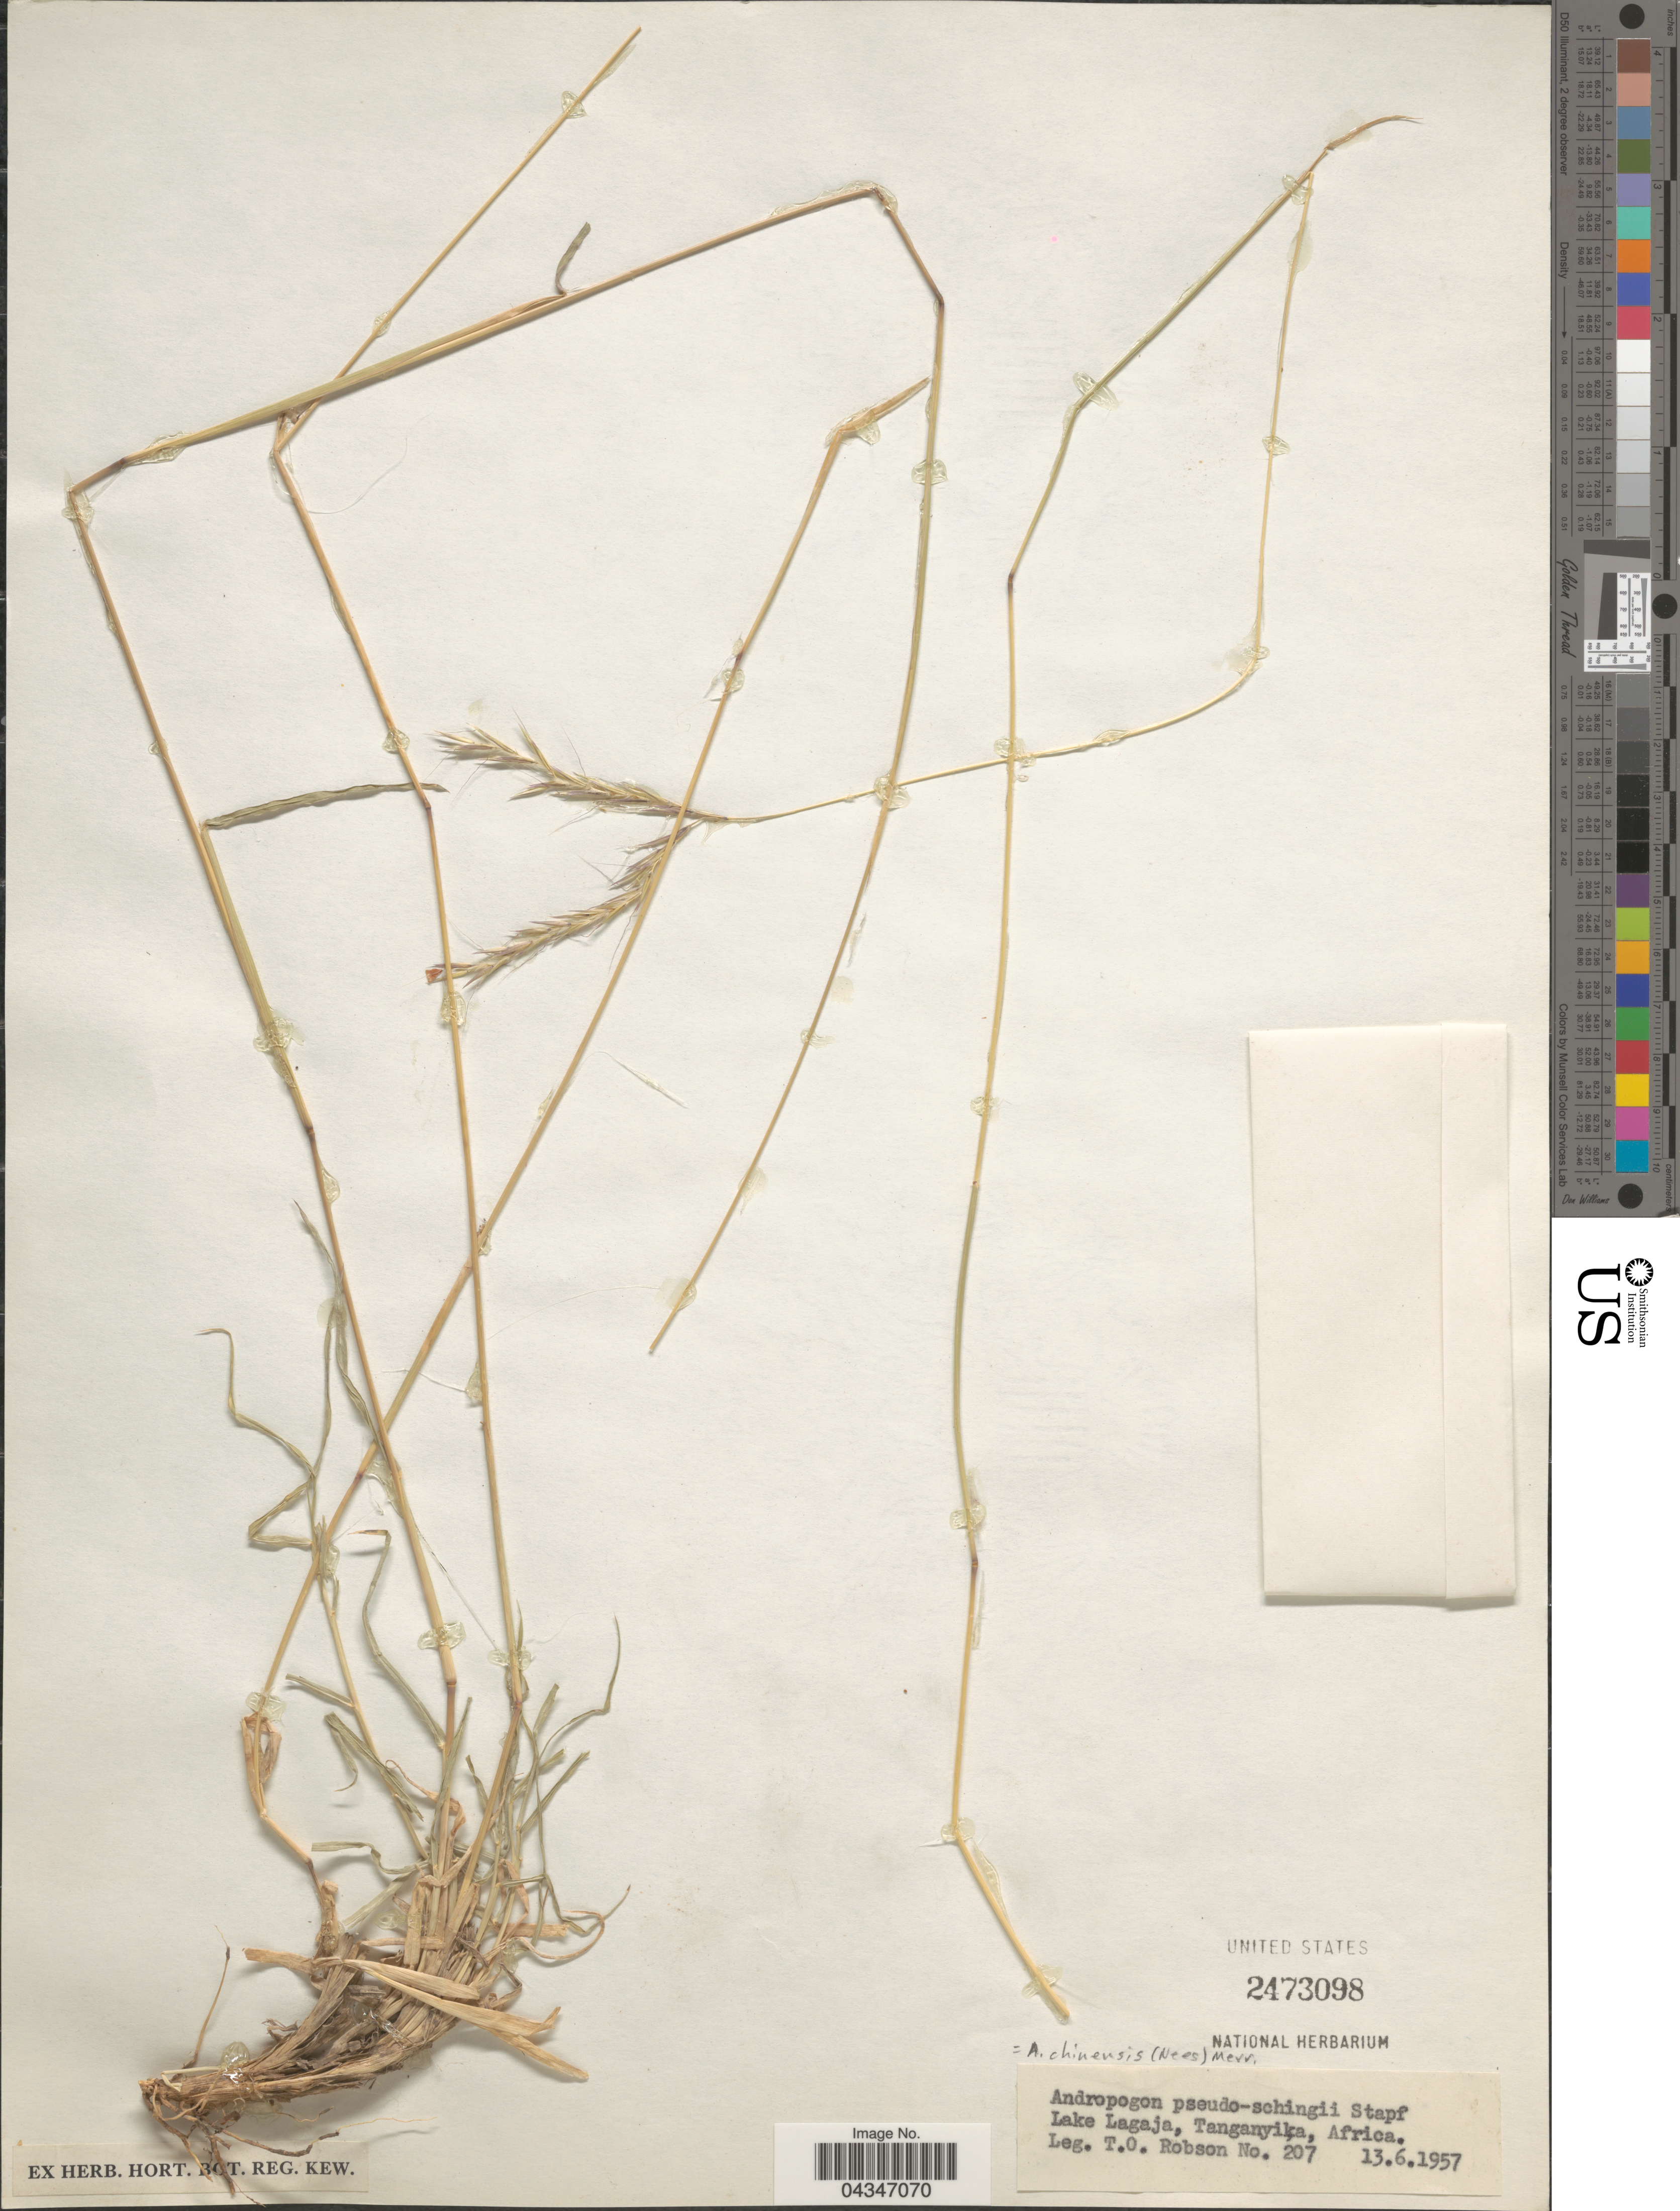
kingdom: Plantae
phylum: Tracheophyta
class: Liliopsida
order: Poales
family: Poaceae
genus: Andropogon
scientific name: Andropogon chinensis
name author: (Nees) Merr.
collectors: T. Robson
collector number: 207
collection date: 1957-06-13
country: Tanzania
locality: Lake Lagaja, Tanganyika.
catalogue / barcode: US 2473098